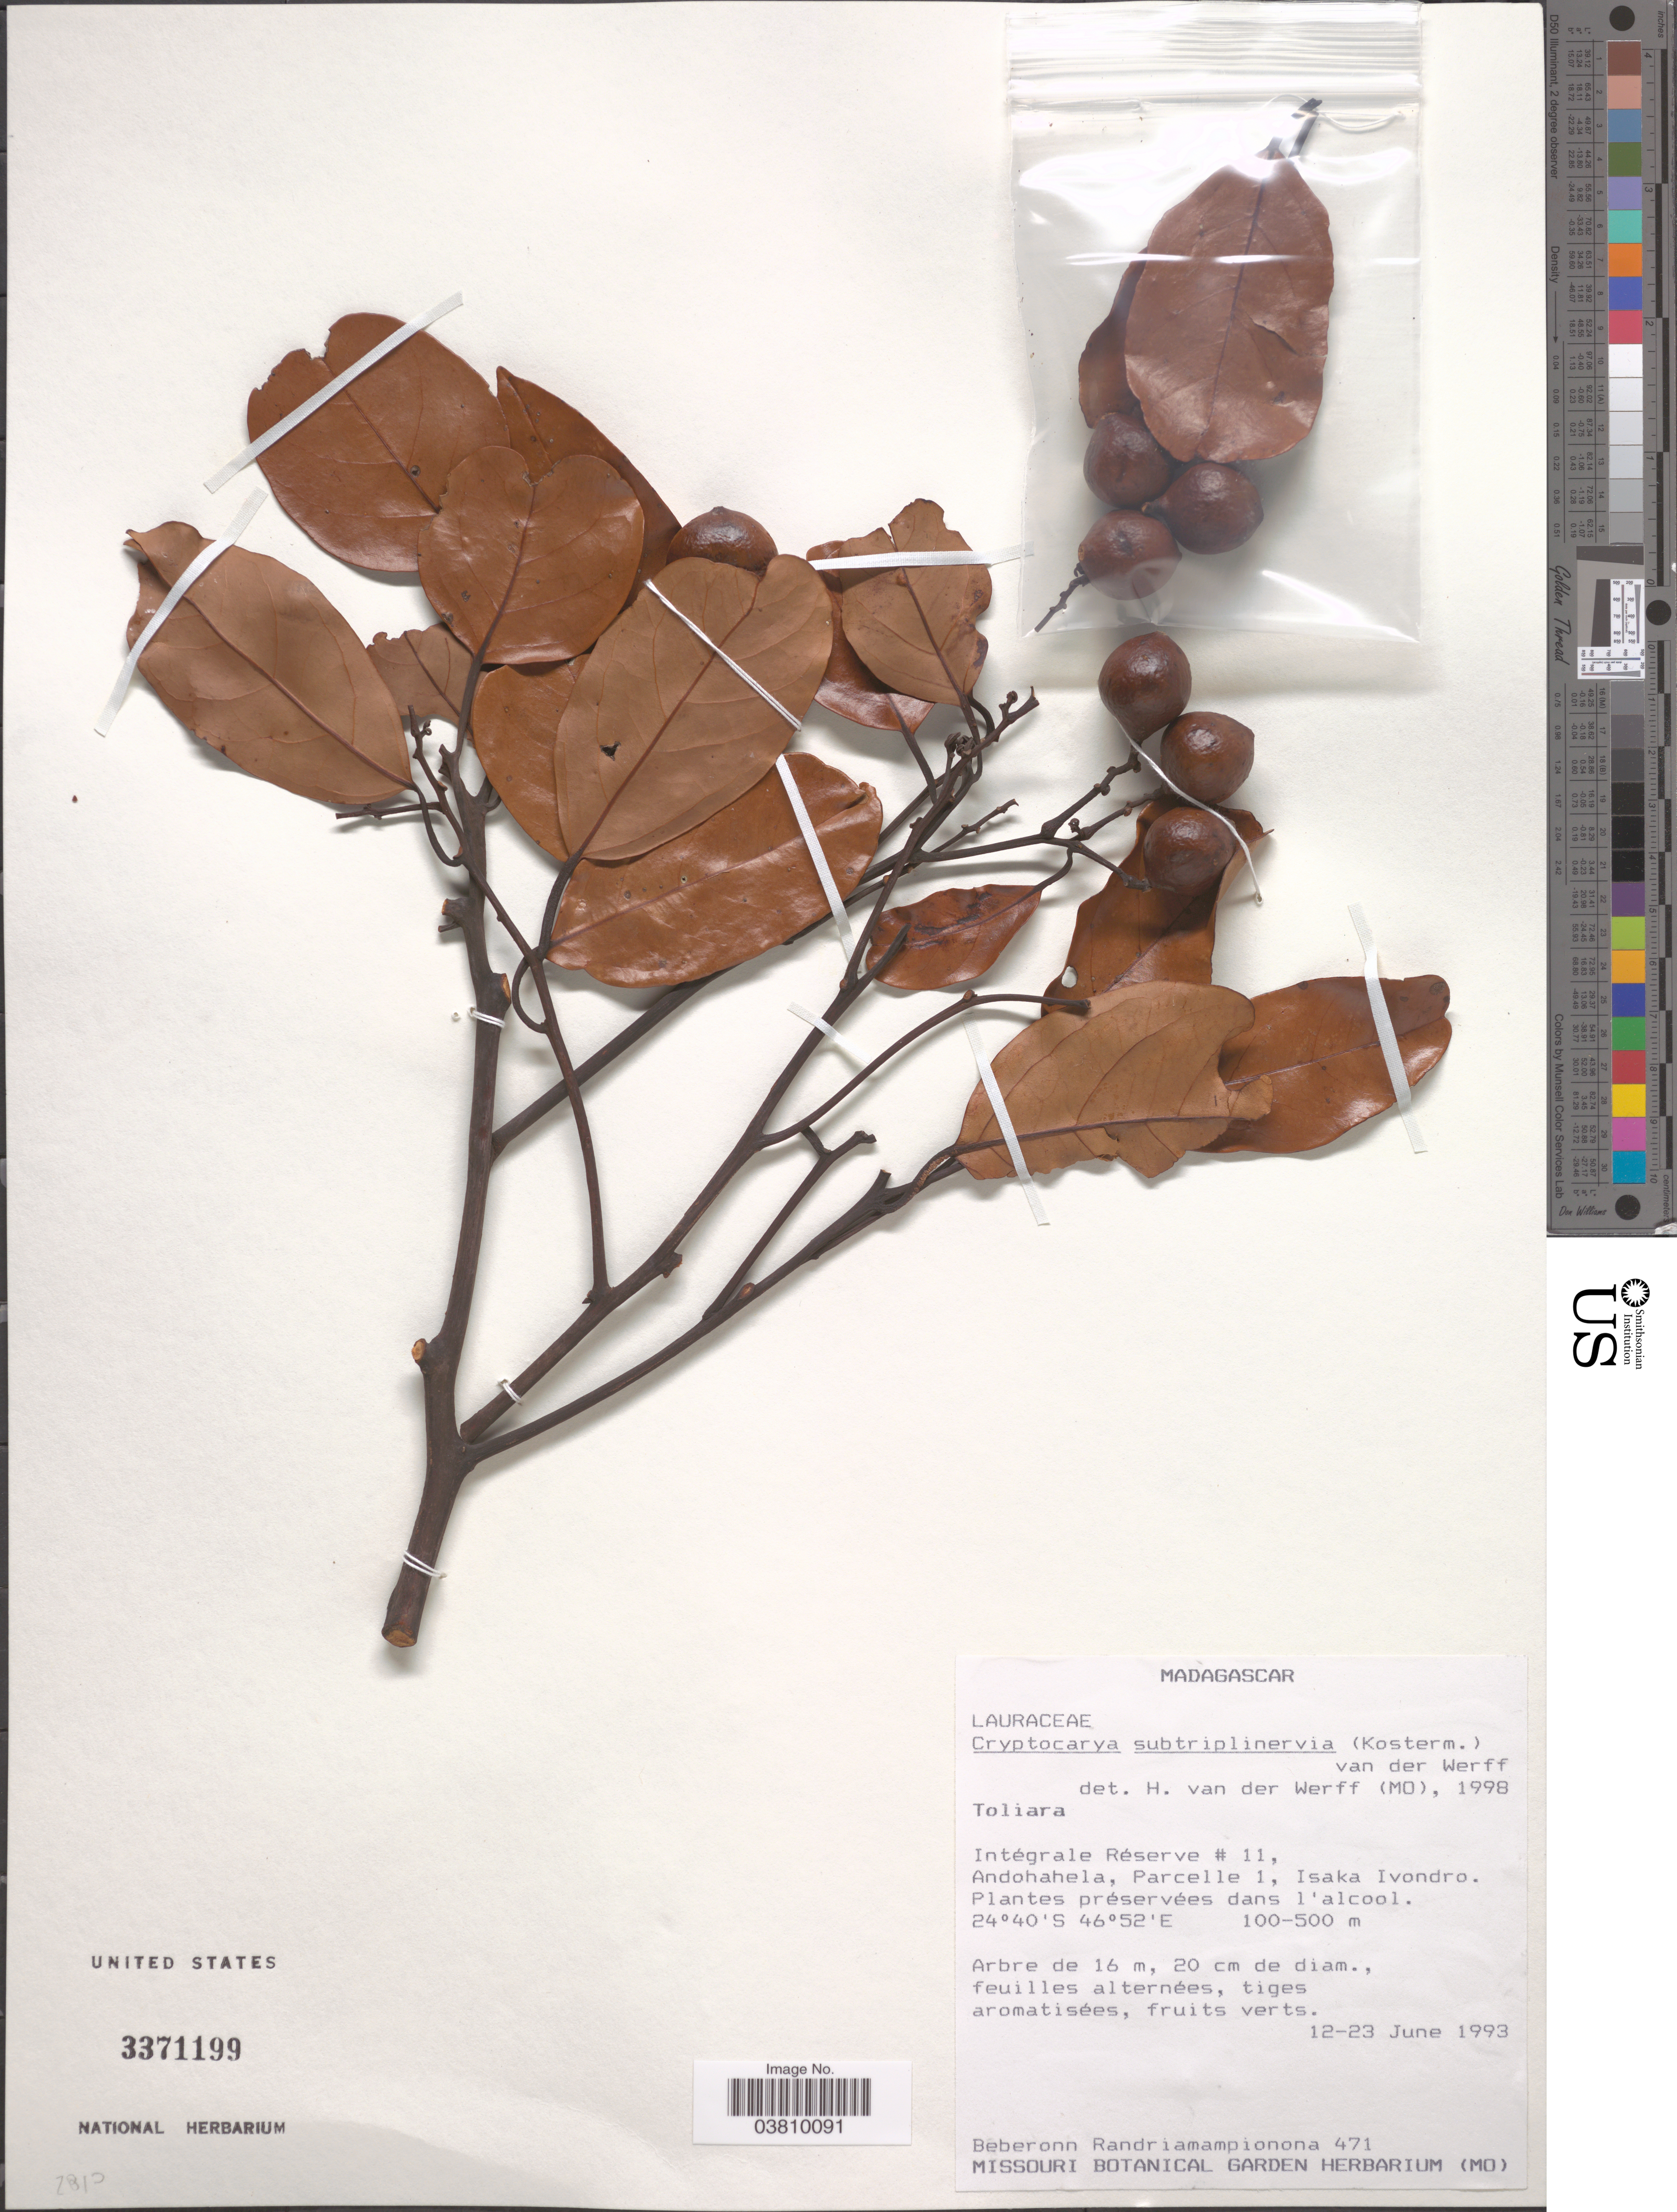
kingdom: Plantae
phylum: Tracheophyta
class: Magnoliopsida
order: Laurales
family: Lauraceae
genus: Cryptocarya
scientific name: Cryptocarya subtriplinervia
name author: (Kosterm.) van der Werff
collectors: B. Randriamampionona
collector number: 471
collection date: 1993-06-12/1993-06-23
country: Madagascar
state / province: Anosy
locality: Intégrale Réserve #11, Andohahela, Parcelle 1, Isaka Ivondro.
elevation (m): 100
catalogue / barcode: US 3371199